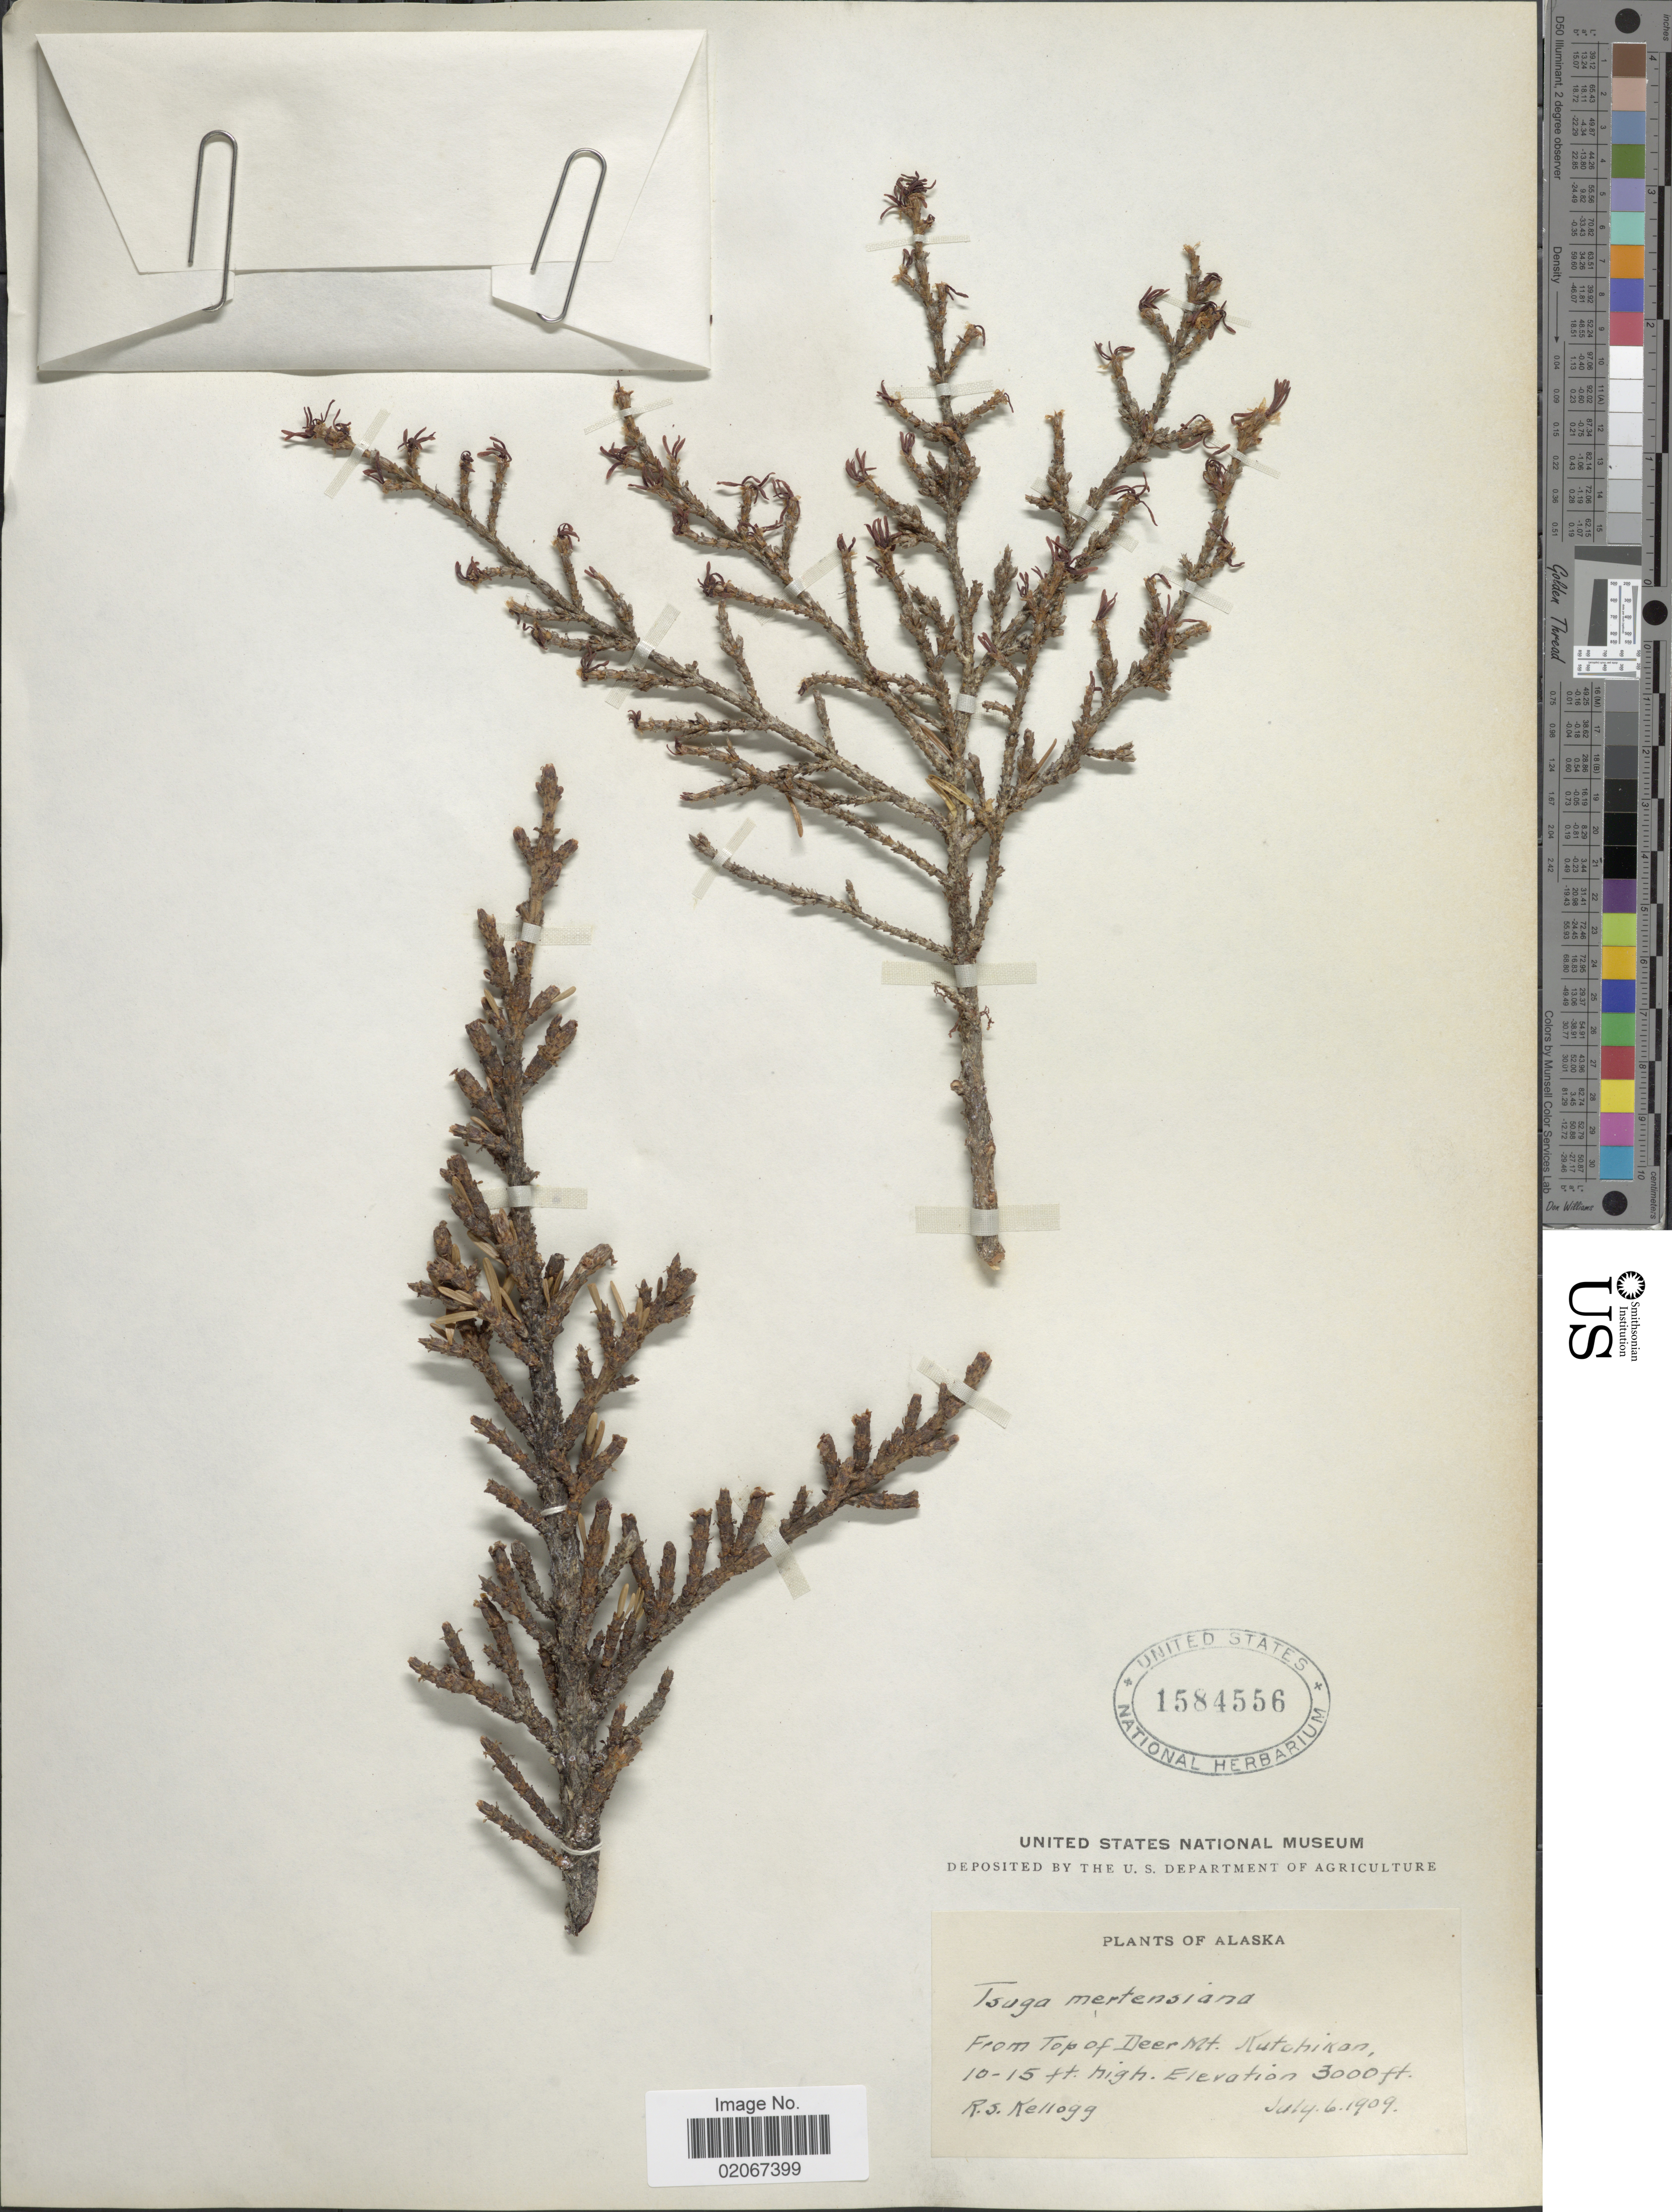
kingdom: Plantae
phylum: Tracheophyta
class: Pinopsida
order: Pinales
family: Pinaceae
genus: Tsuga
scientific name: Tsuga mertensiana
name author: (Bong.) Carrière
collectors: R. Kellogg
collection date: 1909-07-06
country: United States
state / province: Alaska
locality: From Top of Deer Mt. Kutchikan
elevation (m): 914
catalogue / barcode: US 1584556